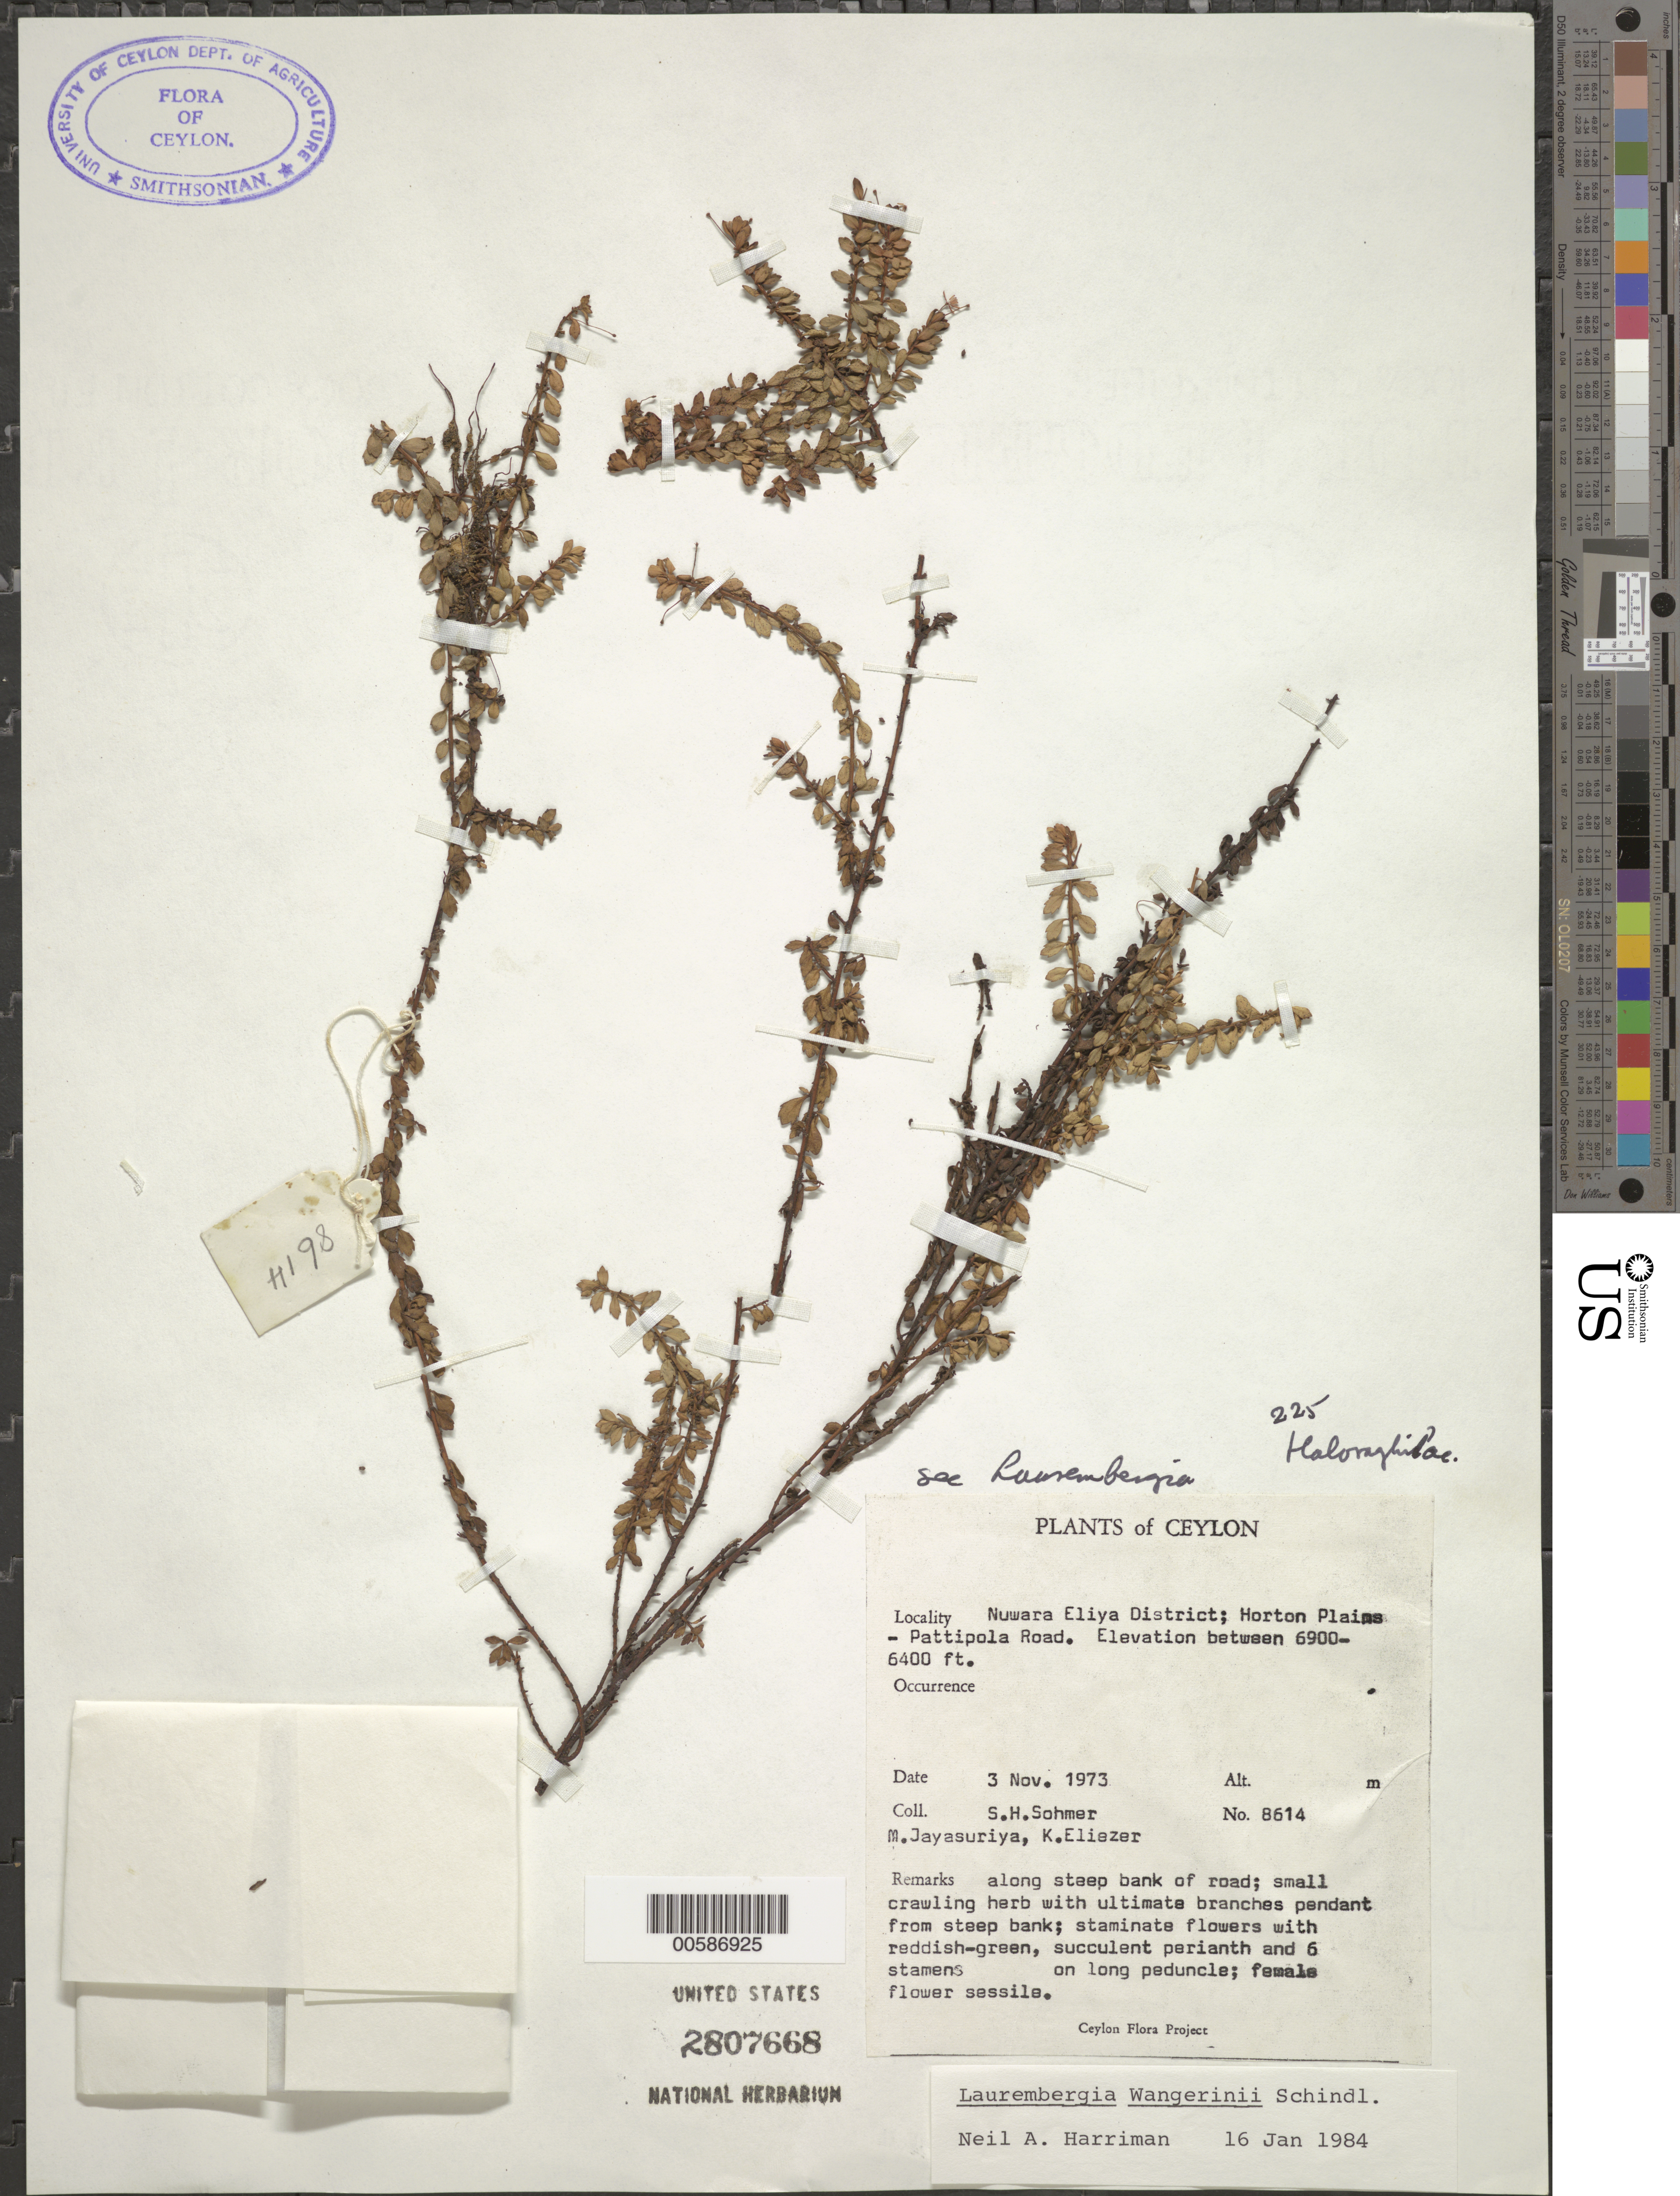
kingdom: Plantae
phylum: Tracheophyta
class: Magnoliopsida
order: Saxifragales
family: Haloragaceae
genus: Laurembergia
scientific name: Laurembergia wangerinii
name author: Schindl.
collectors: S. H. Sohmer, A. H. Jayasuriya & K. Eliezer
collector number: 8614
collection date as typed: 03 Nov 1973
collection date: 1973-11-03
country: Sri Lanka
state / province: Central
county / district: Nuwara Eliya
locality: Horton Plains, Pattipola Road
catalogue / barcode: US 2807668